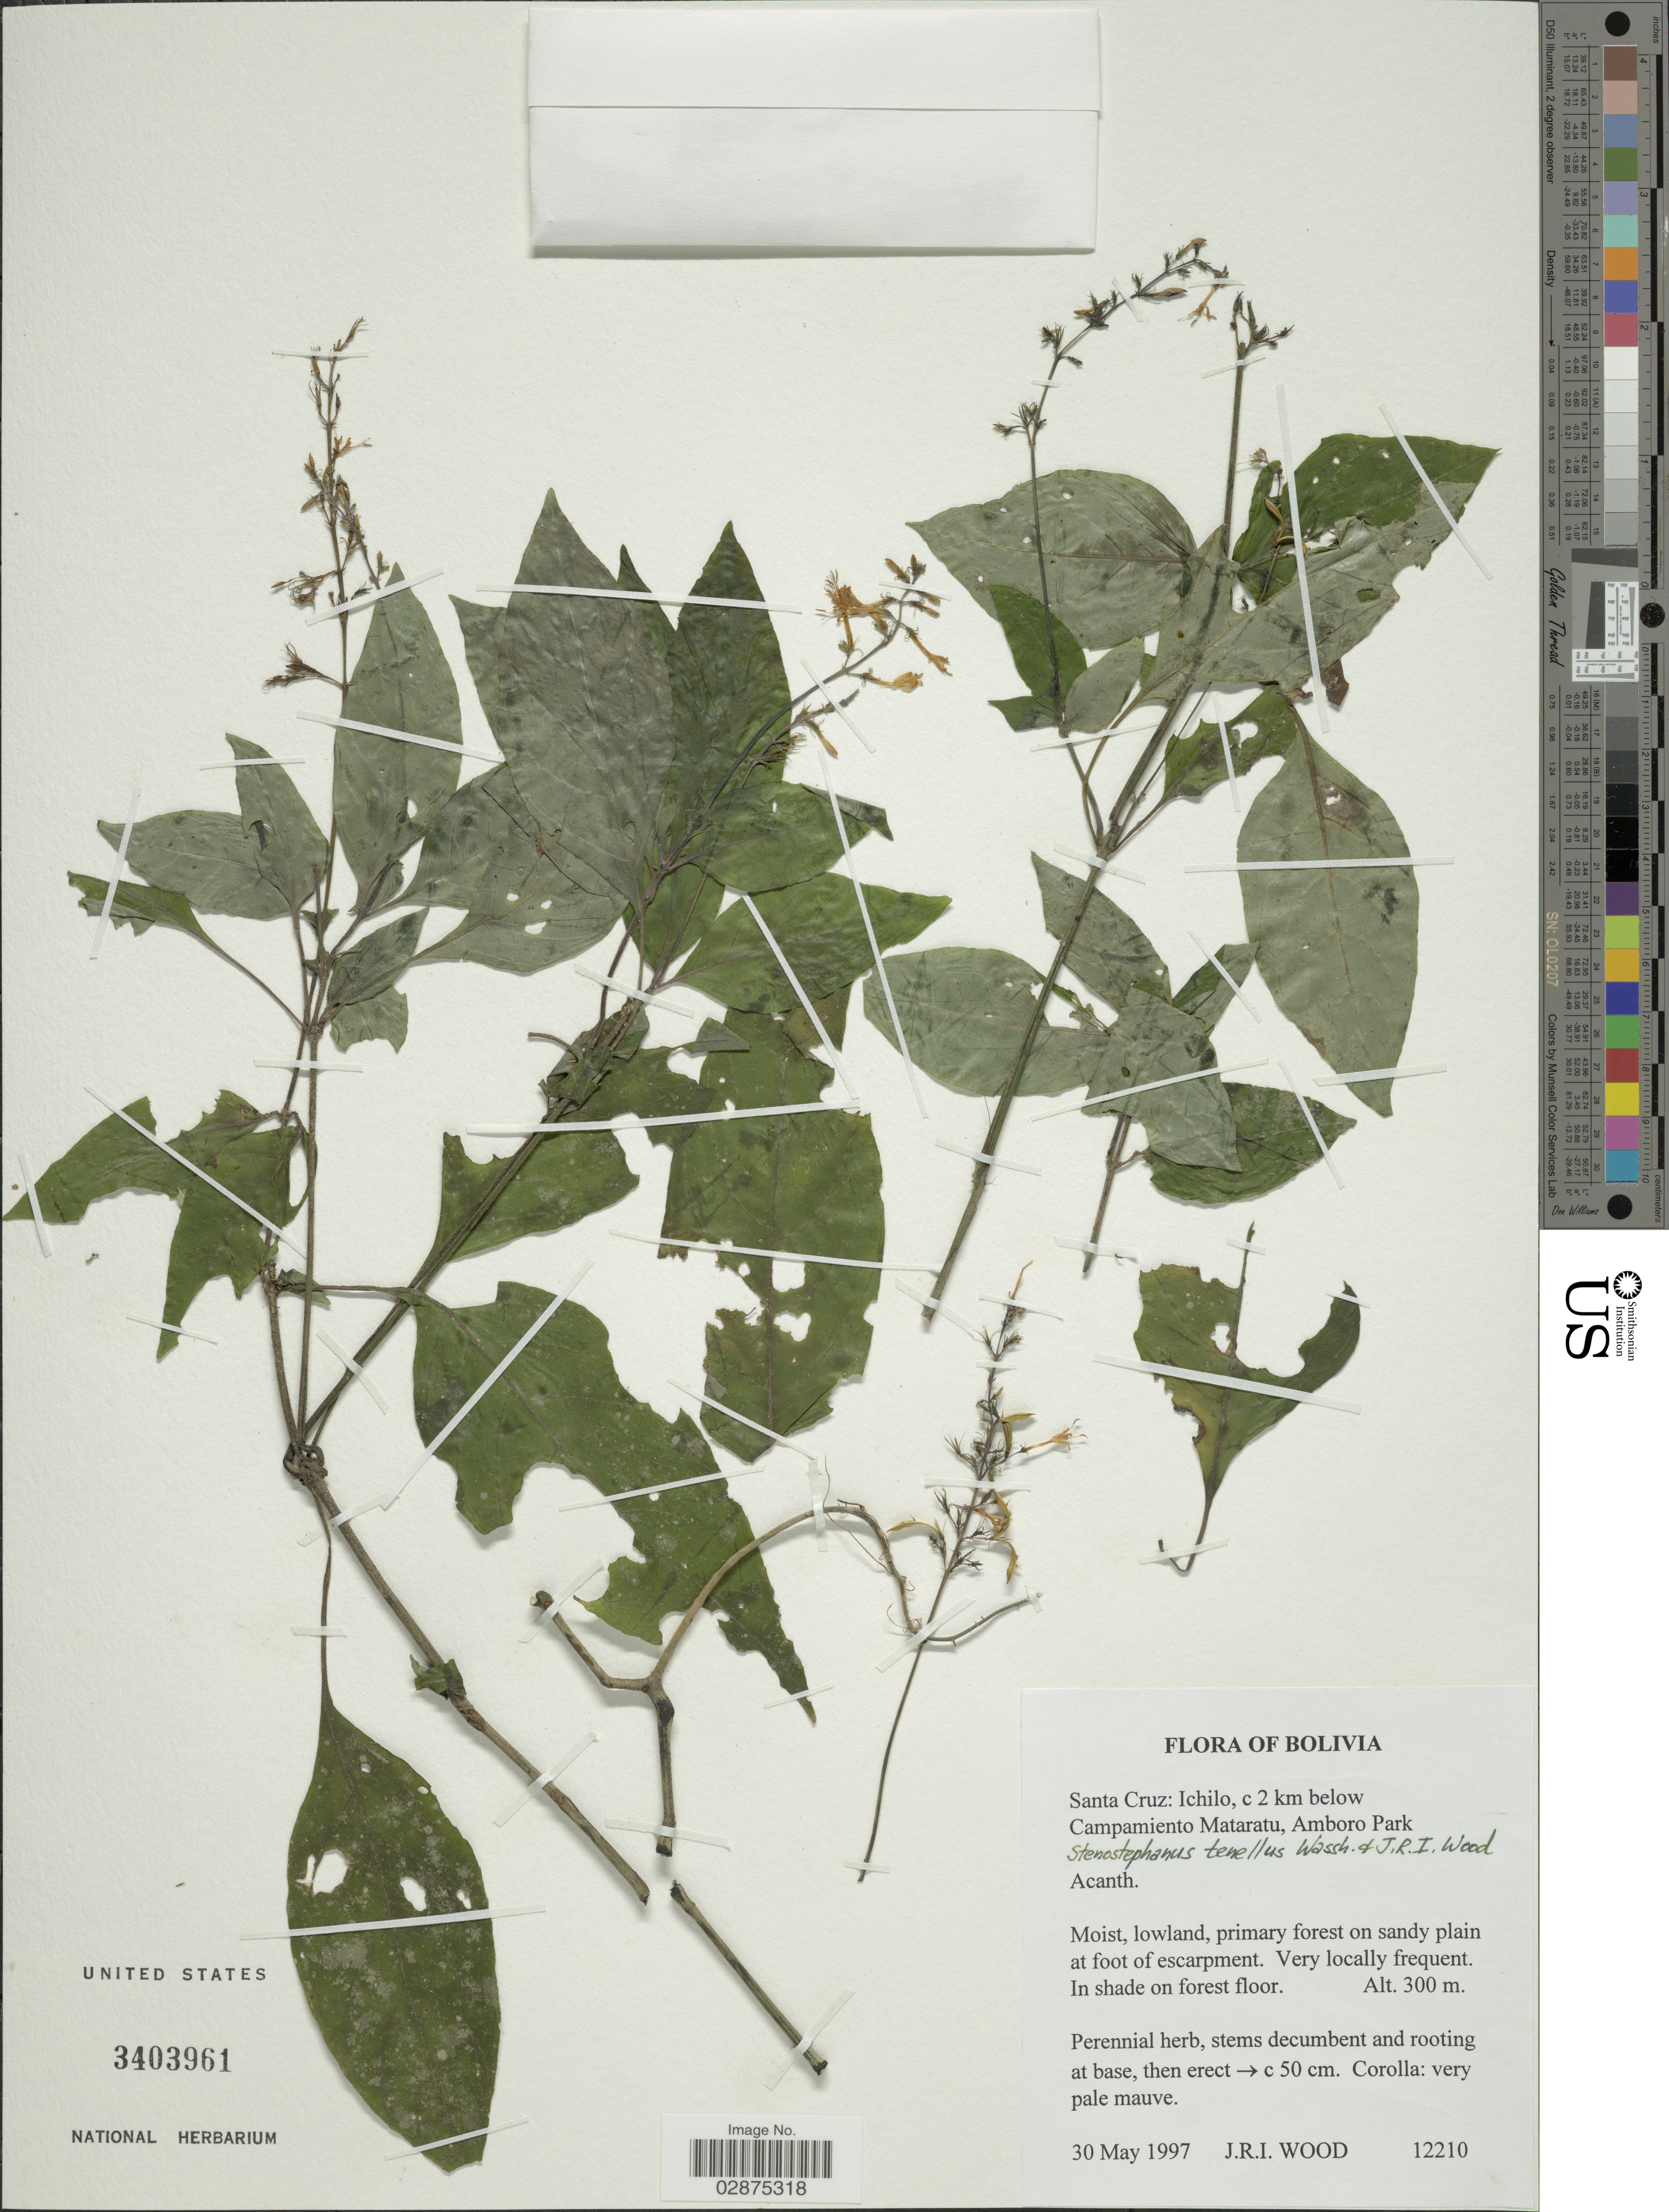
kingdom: Plantae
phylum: Tracheophyta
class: Magnoliopsida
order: Lamiales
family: Acanthaceae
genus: Stenostephanus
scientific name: Stenostephanus tenellus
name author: Wassh. & J.R.I. Wood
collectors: J. R. I. Wood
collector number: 12210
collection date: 1997-05-30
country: Bolivia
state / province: Santa Cruz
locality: Ichilo, c 2 km below Campamiento Mataratu, Amboro Park.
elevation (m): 300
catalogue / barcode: US 3403961